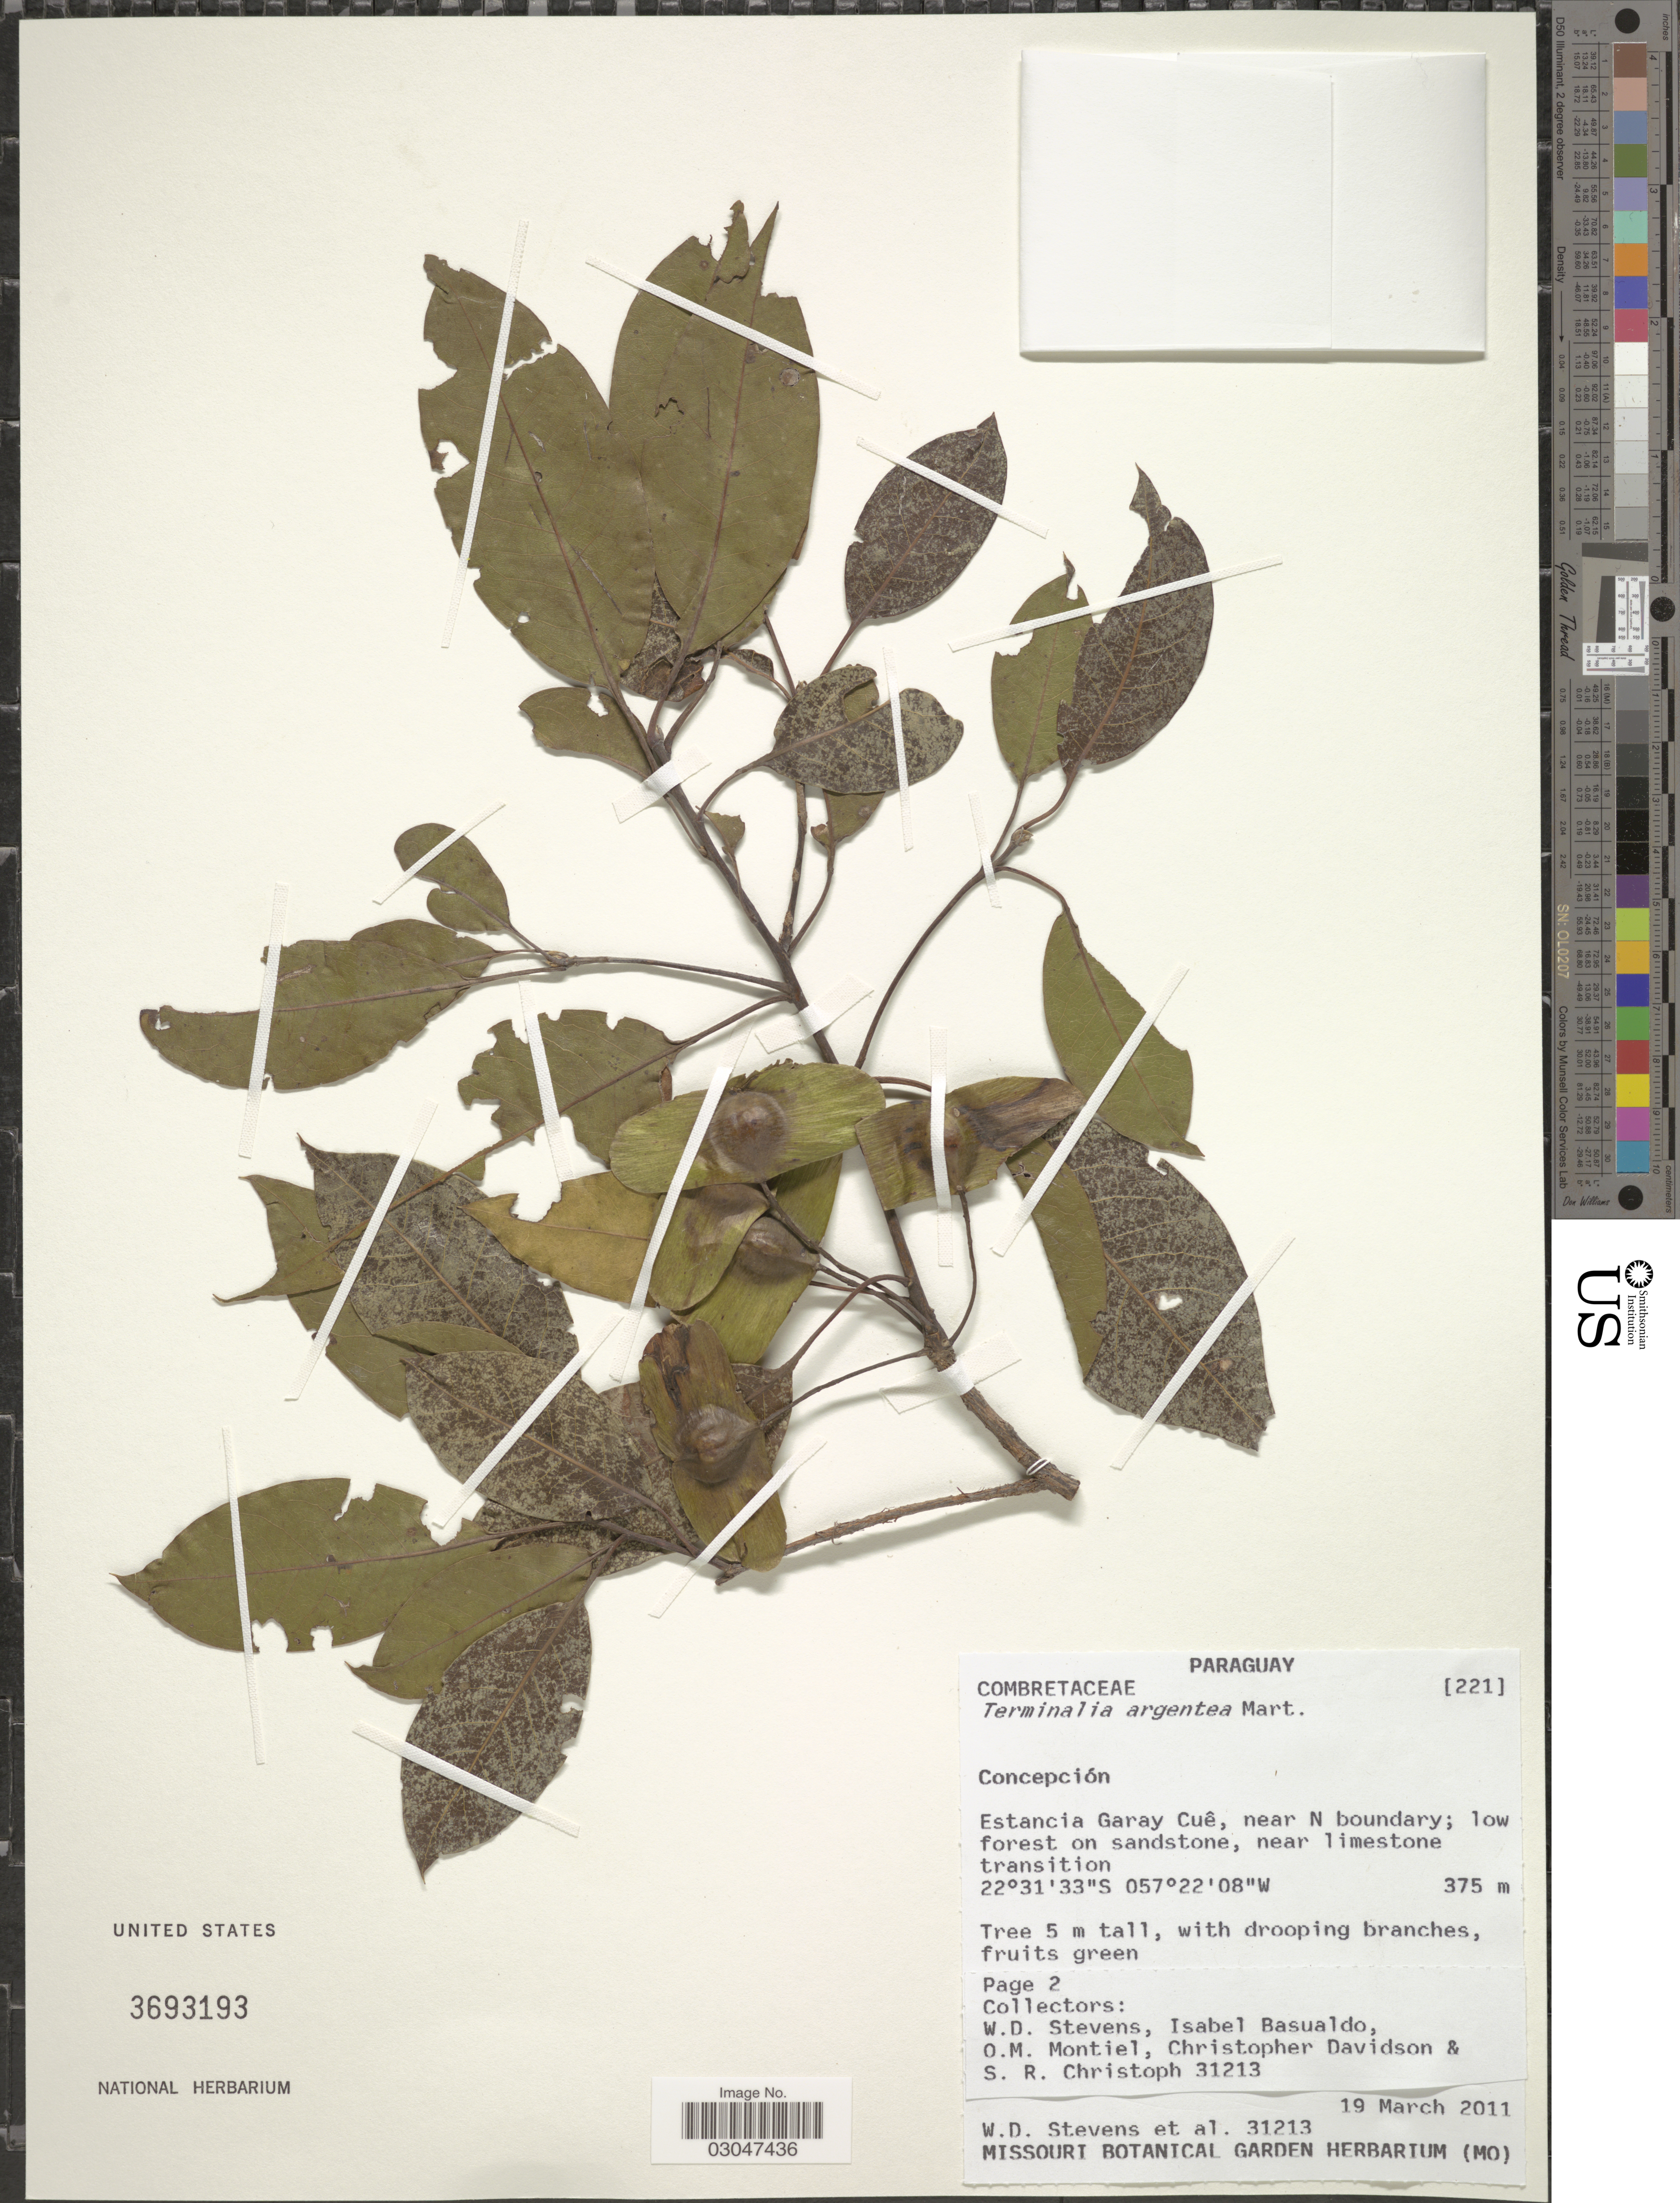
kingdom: Plantae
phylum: Tracheophyta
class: Magnoliopsida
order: Myrtales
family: Combretaceae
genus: Terminalia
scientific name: Terminalia argentea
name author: Mart.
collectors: W. D. Stevens, I. Basualdo, O. Montiel, C. Davidson & S. Christoph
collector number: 31213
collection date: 2011-03-19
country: Paraguay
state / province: Concepcion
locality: Estancia Garay Cuê, near N boundary; low forest on sandstone, near limestone transition.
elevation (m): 375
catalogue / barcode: US 3693193